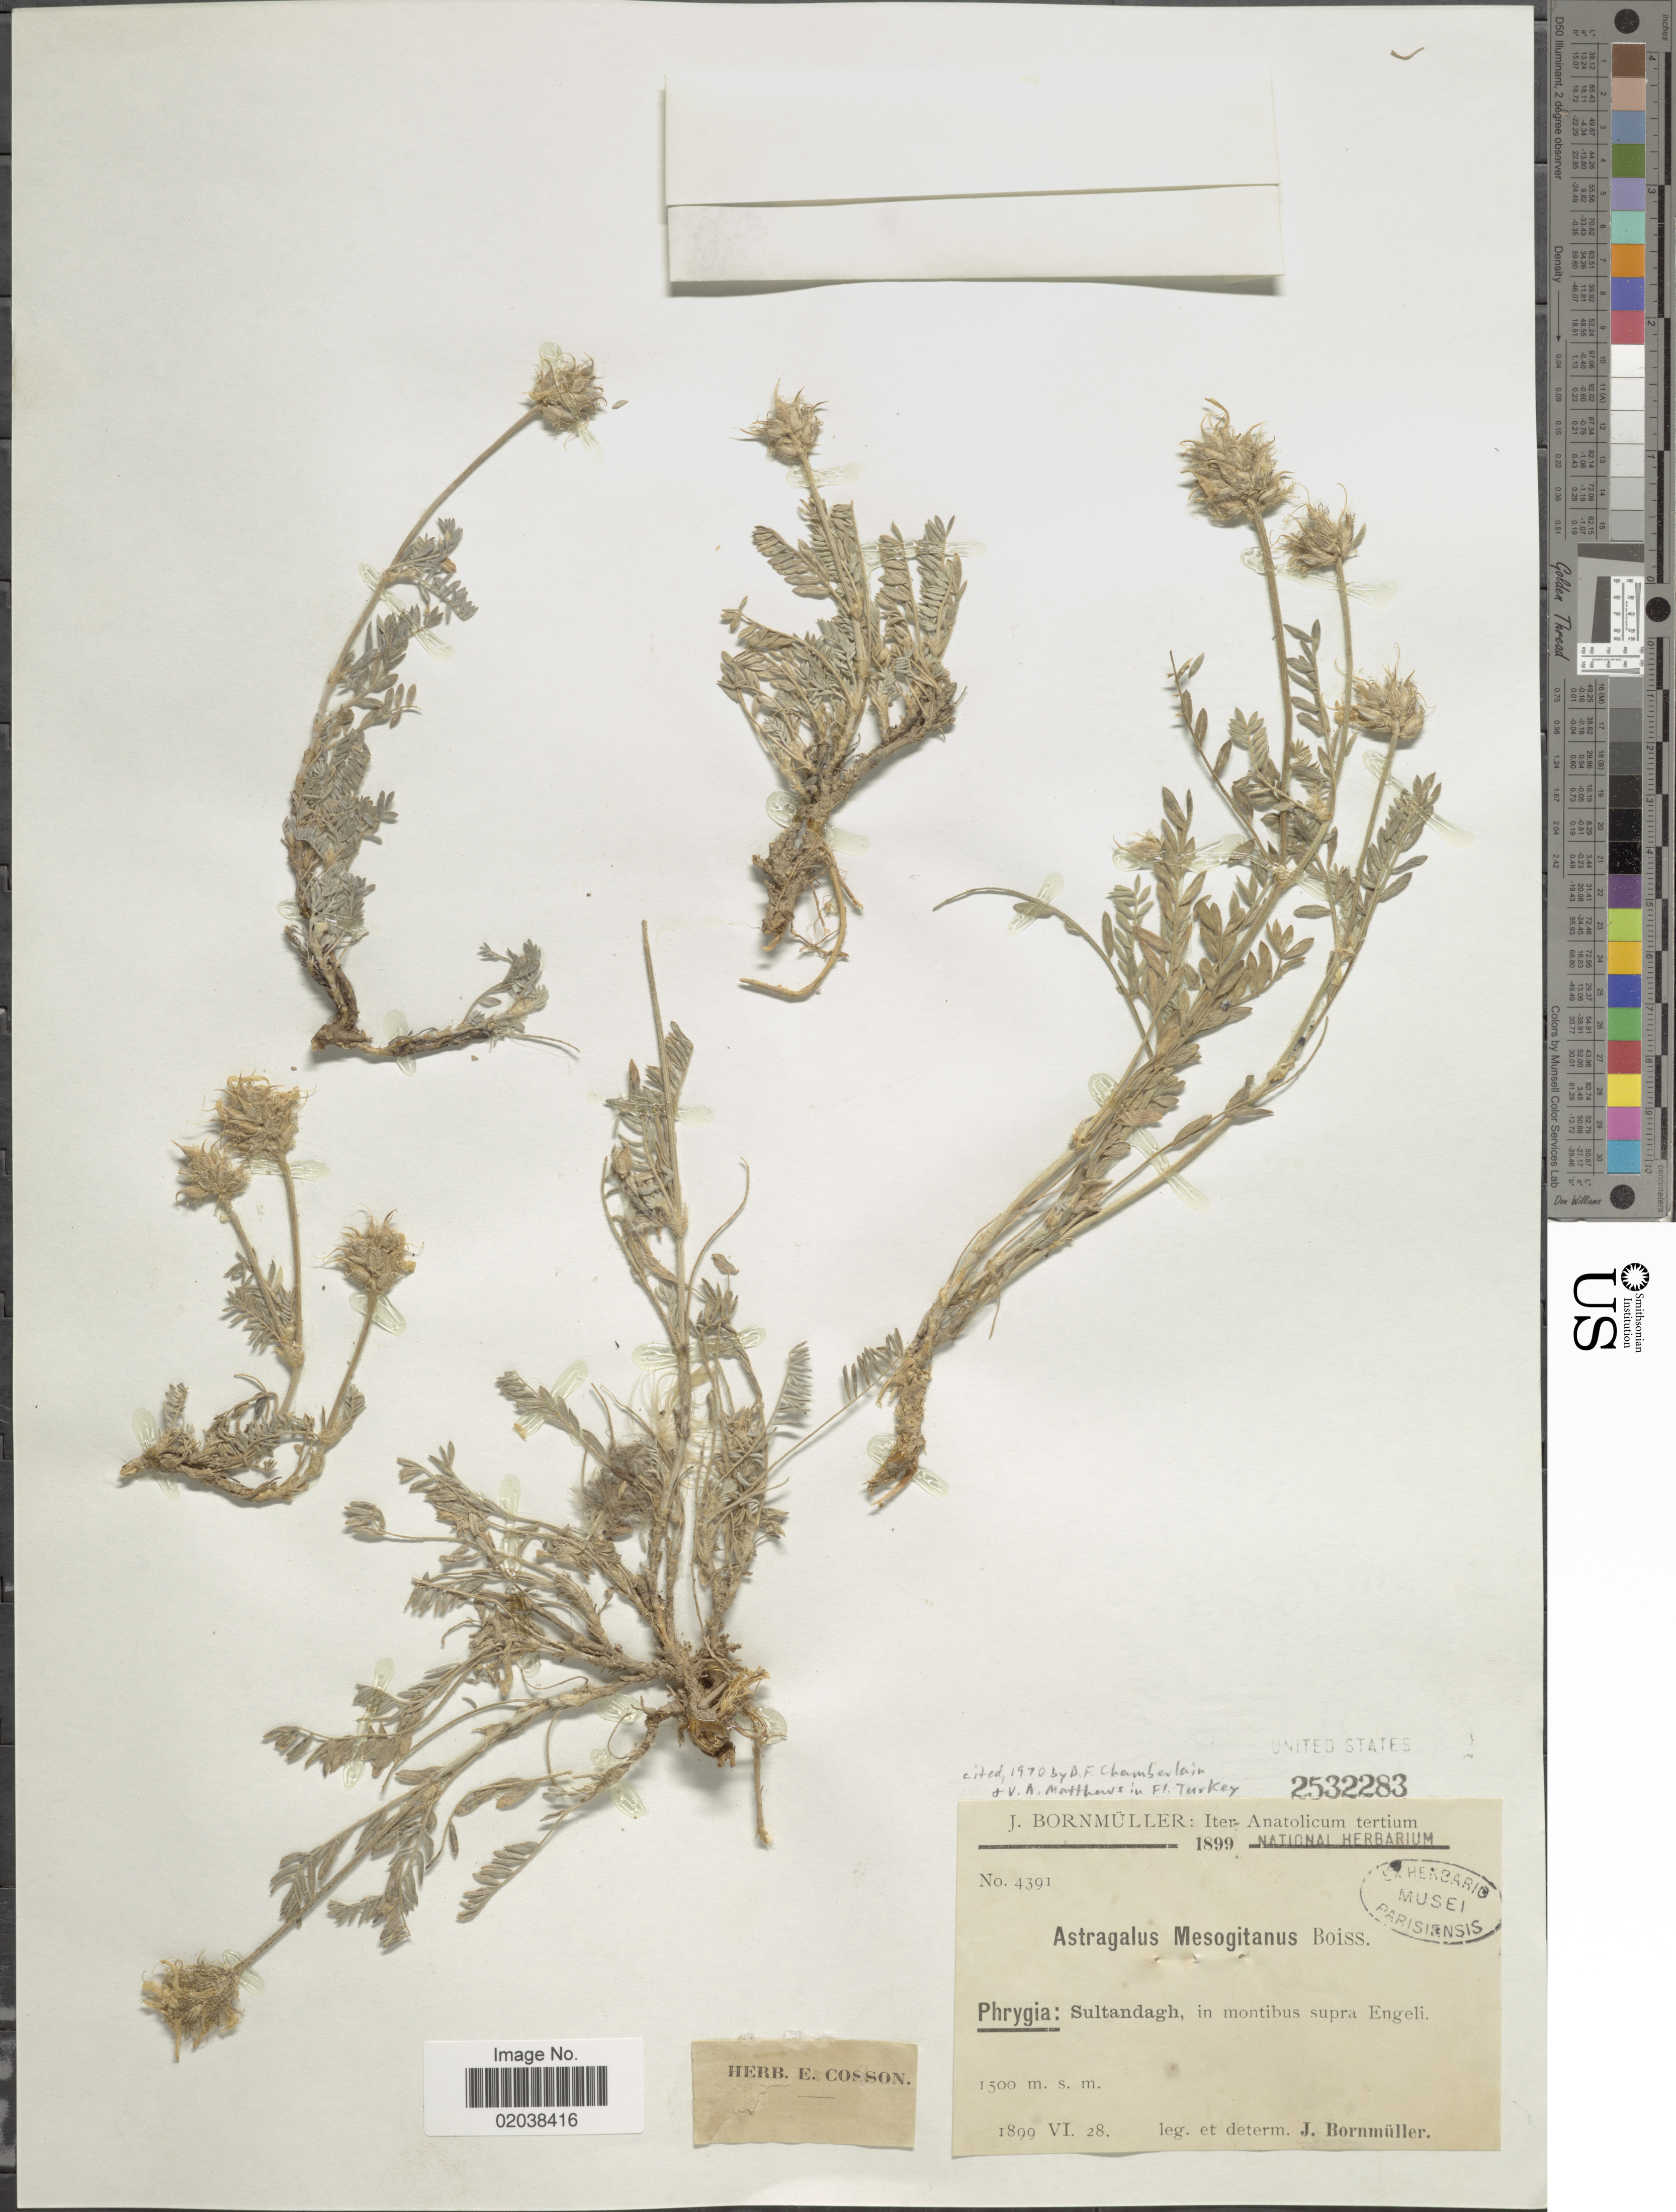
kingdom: Plantae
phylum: Tracheophyta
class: Magnoliopsida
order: Fabales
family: Fabaceae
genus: Astragalus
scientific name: Astragalus mesogitanus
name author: Boiss.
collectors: J. Bornmüller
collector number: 4391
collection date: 1899-06-28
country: Turkey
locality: Anatolicum. Phrygia: Sultandagh, in montibus supra Engeli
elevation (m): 1500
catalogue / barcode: US 2532283